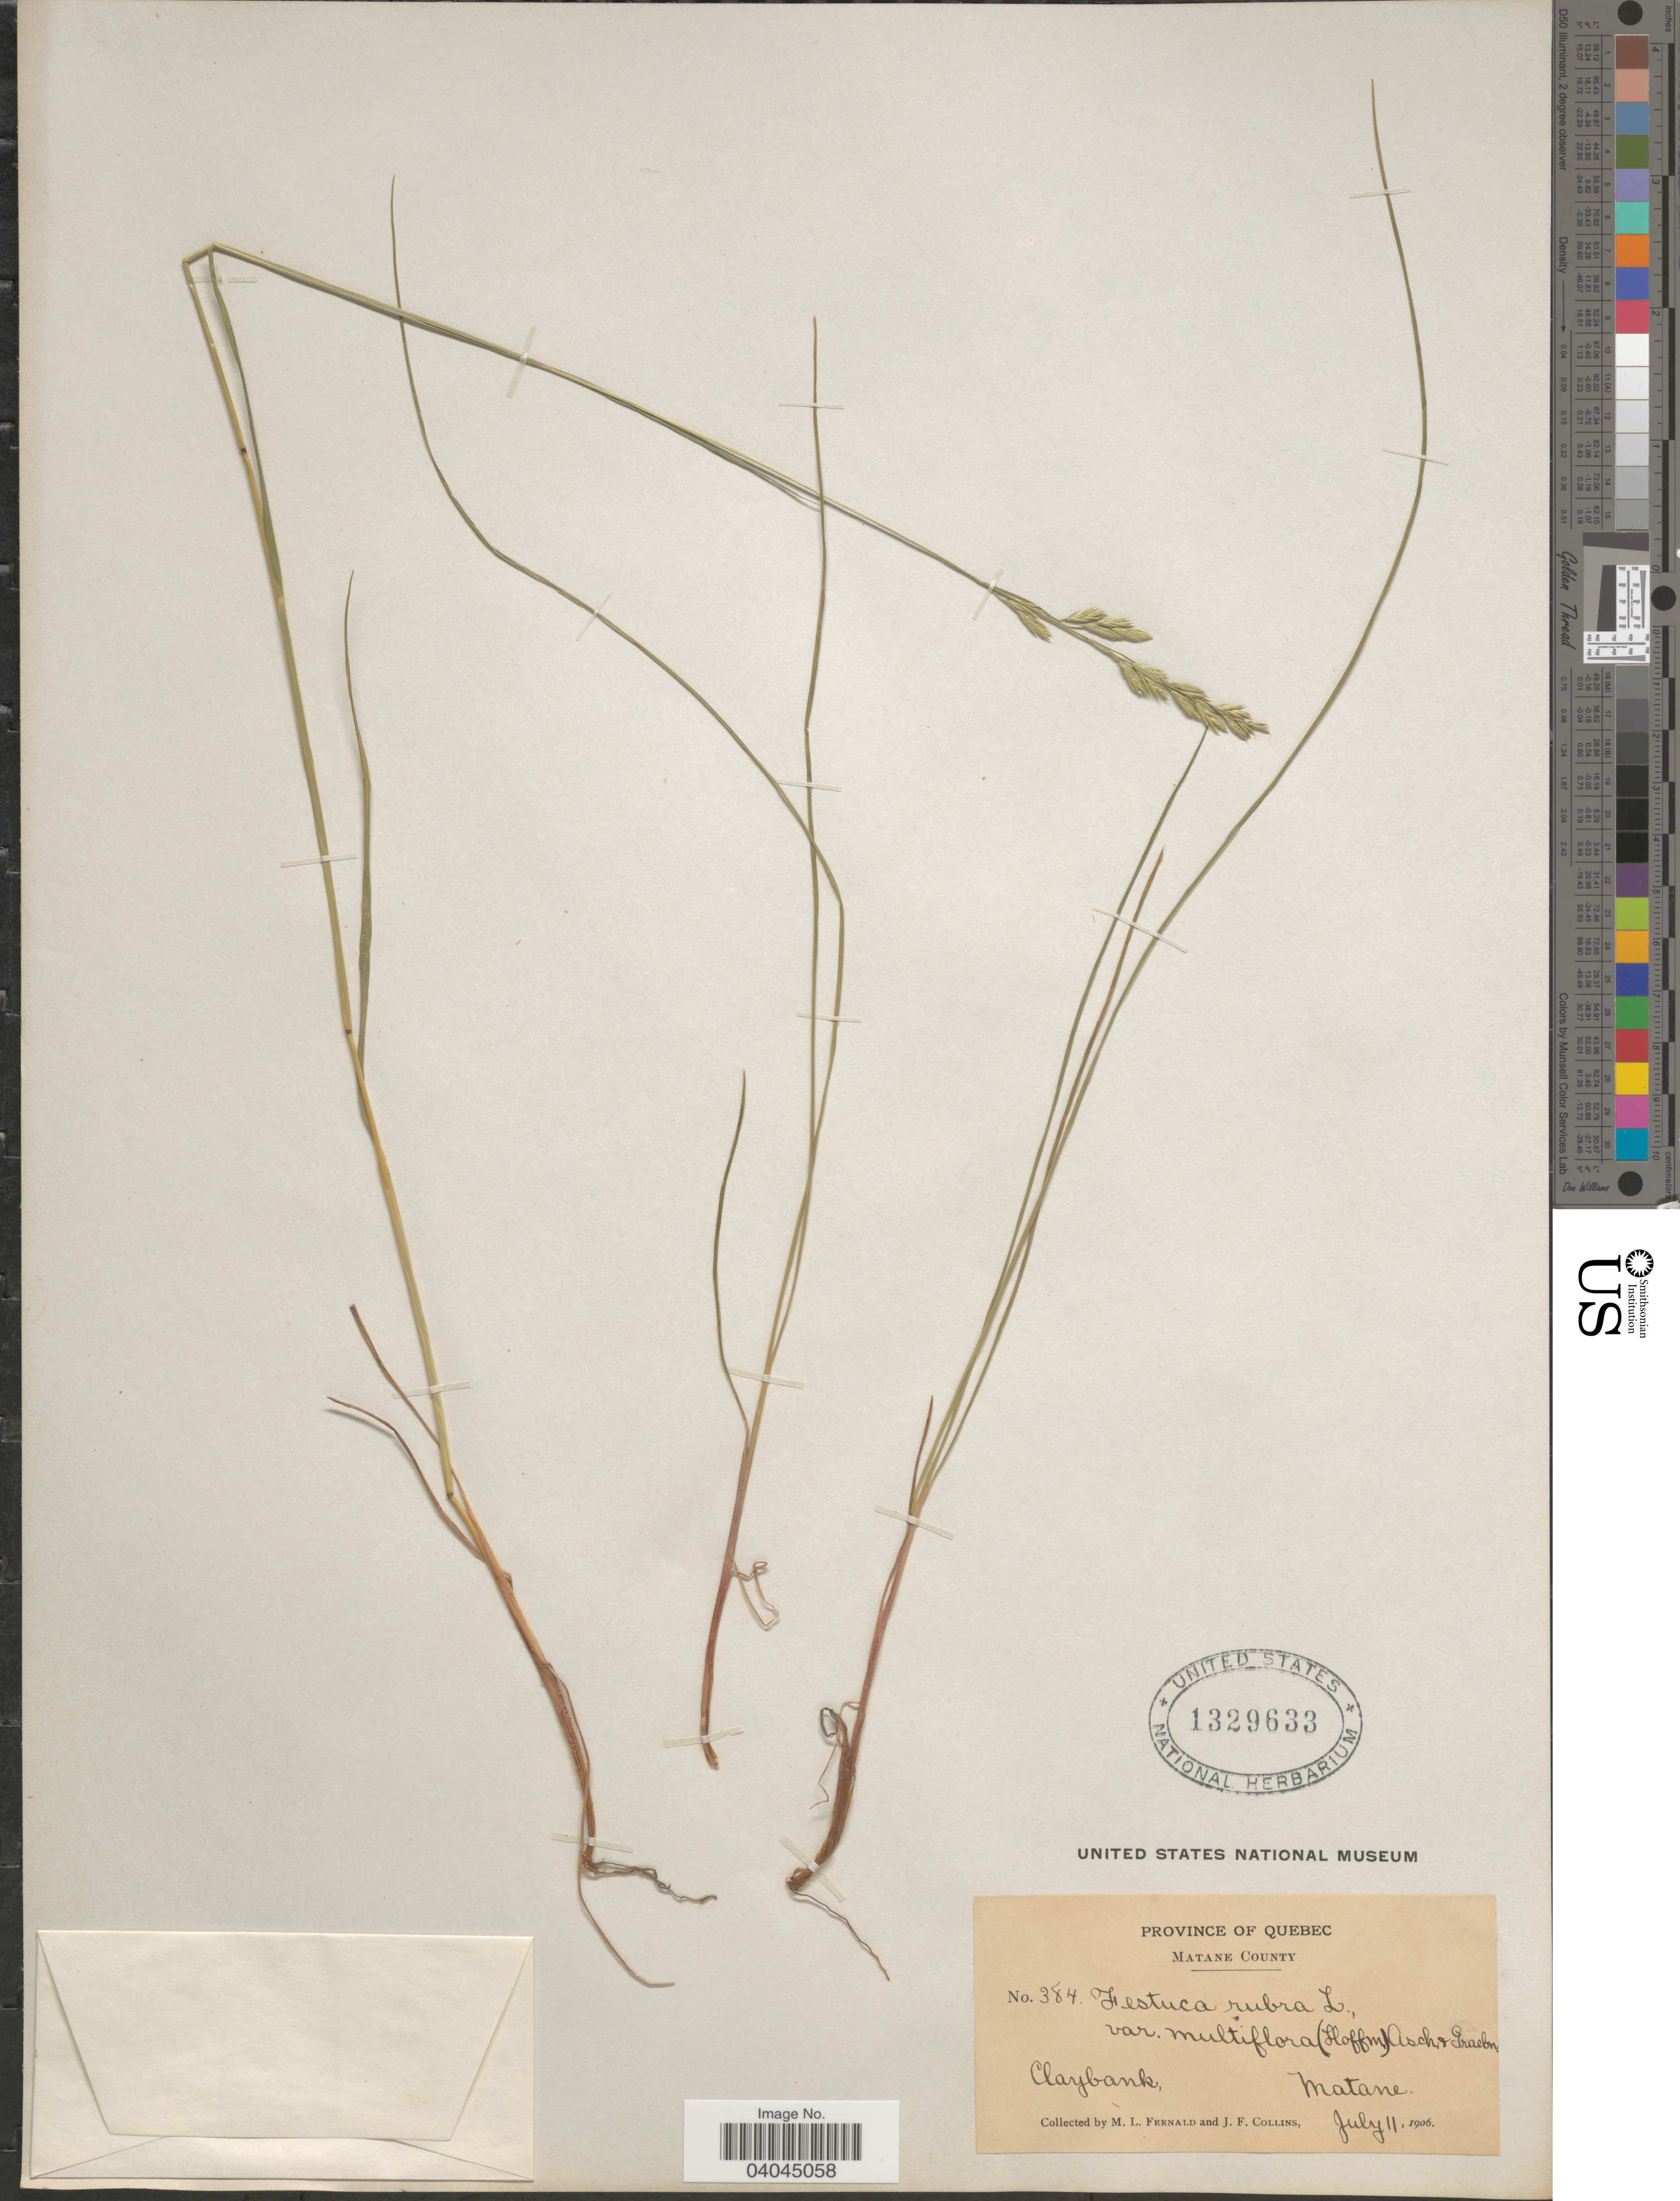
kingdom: Plantae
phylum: Tracheophyta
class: Liliopsida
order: Poales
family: Poaceae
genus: Festuca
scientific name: Festuca rubra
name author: L.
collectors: M. L. Fernald & J. Collins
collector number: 384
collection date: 1906-07-11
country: Canada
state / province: Quebec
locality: Matane County. Matane.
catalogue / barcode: US 1329633